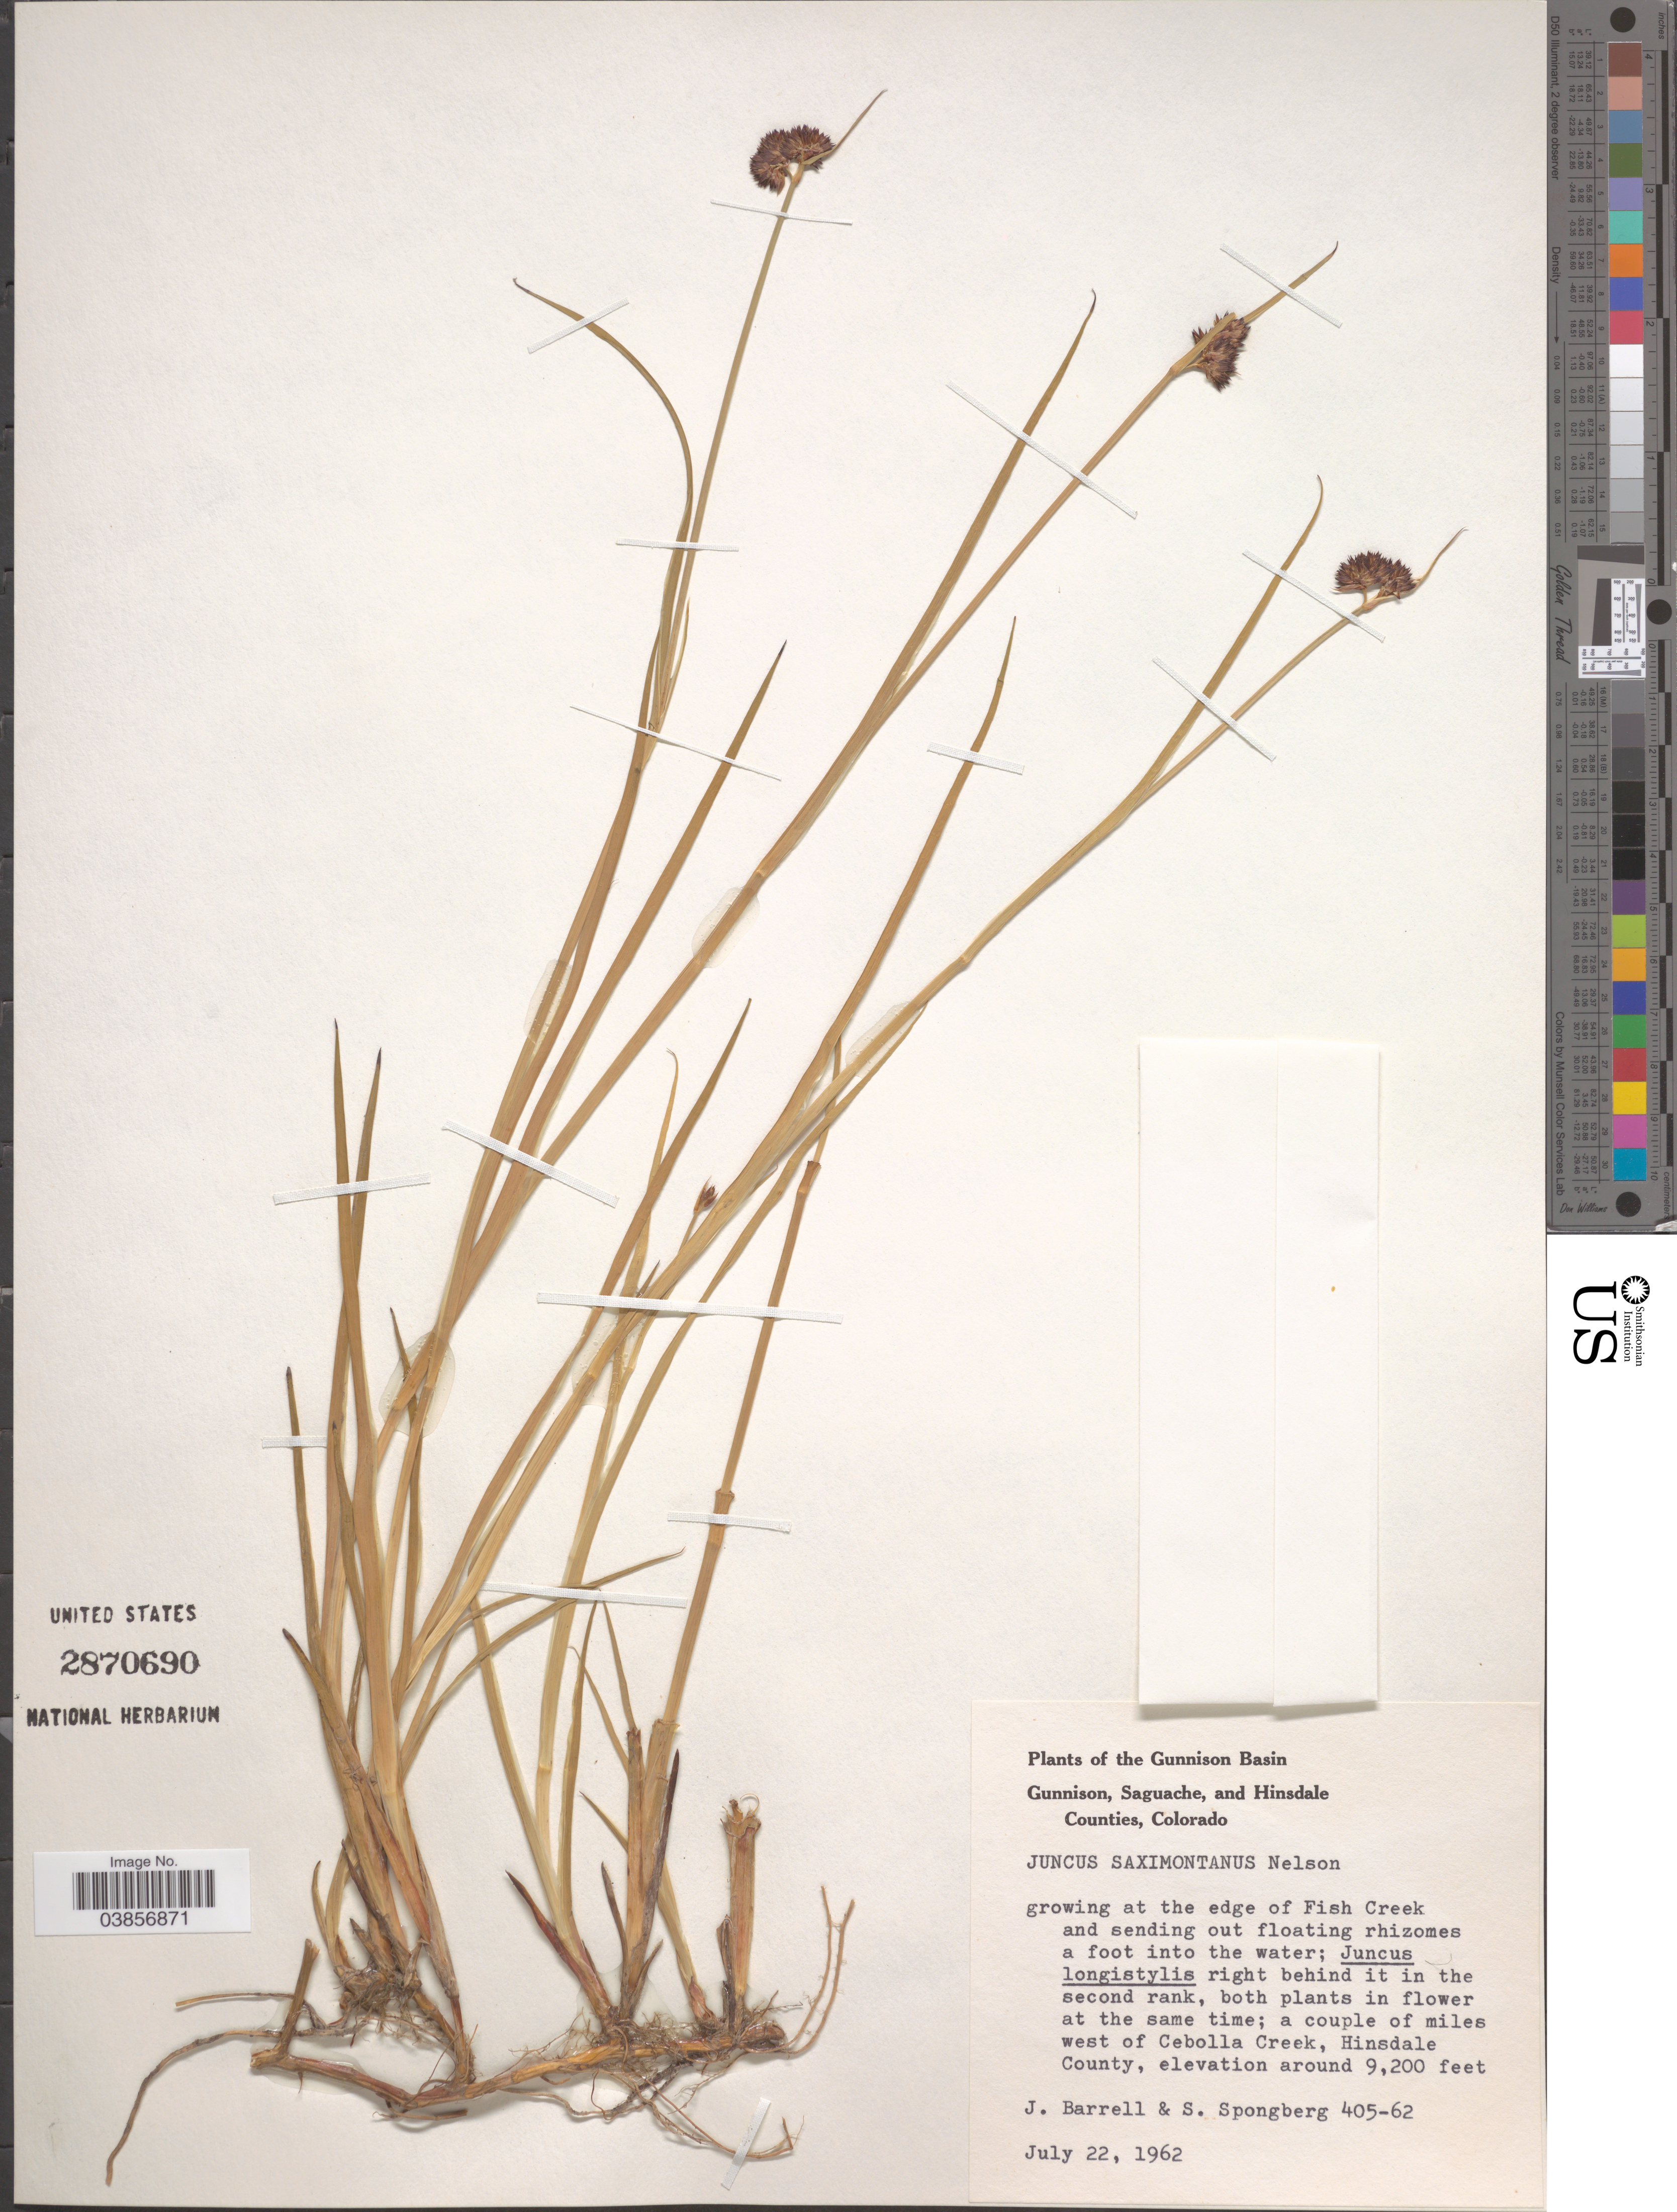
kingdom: Plantae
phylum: Tracheophyta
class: Liliopsida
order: Poales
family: Juncaceae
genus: Juncus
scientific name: Juncus saximontanus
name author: A. Nelson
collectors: J. Barrell & S. A.Spongberg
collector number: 405-62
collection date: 1962-07-22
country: United States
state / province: Colorado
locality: The Gunnison Basin. A couple of miles west of Cebolla Creek, Hinsdale County.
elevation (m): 2804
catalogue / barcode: US 2870690